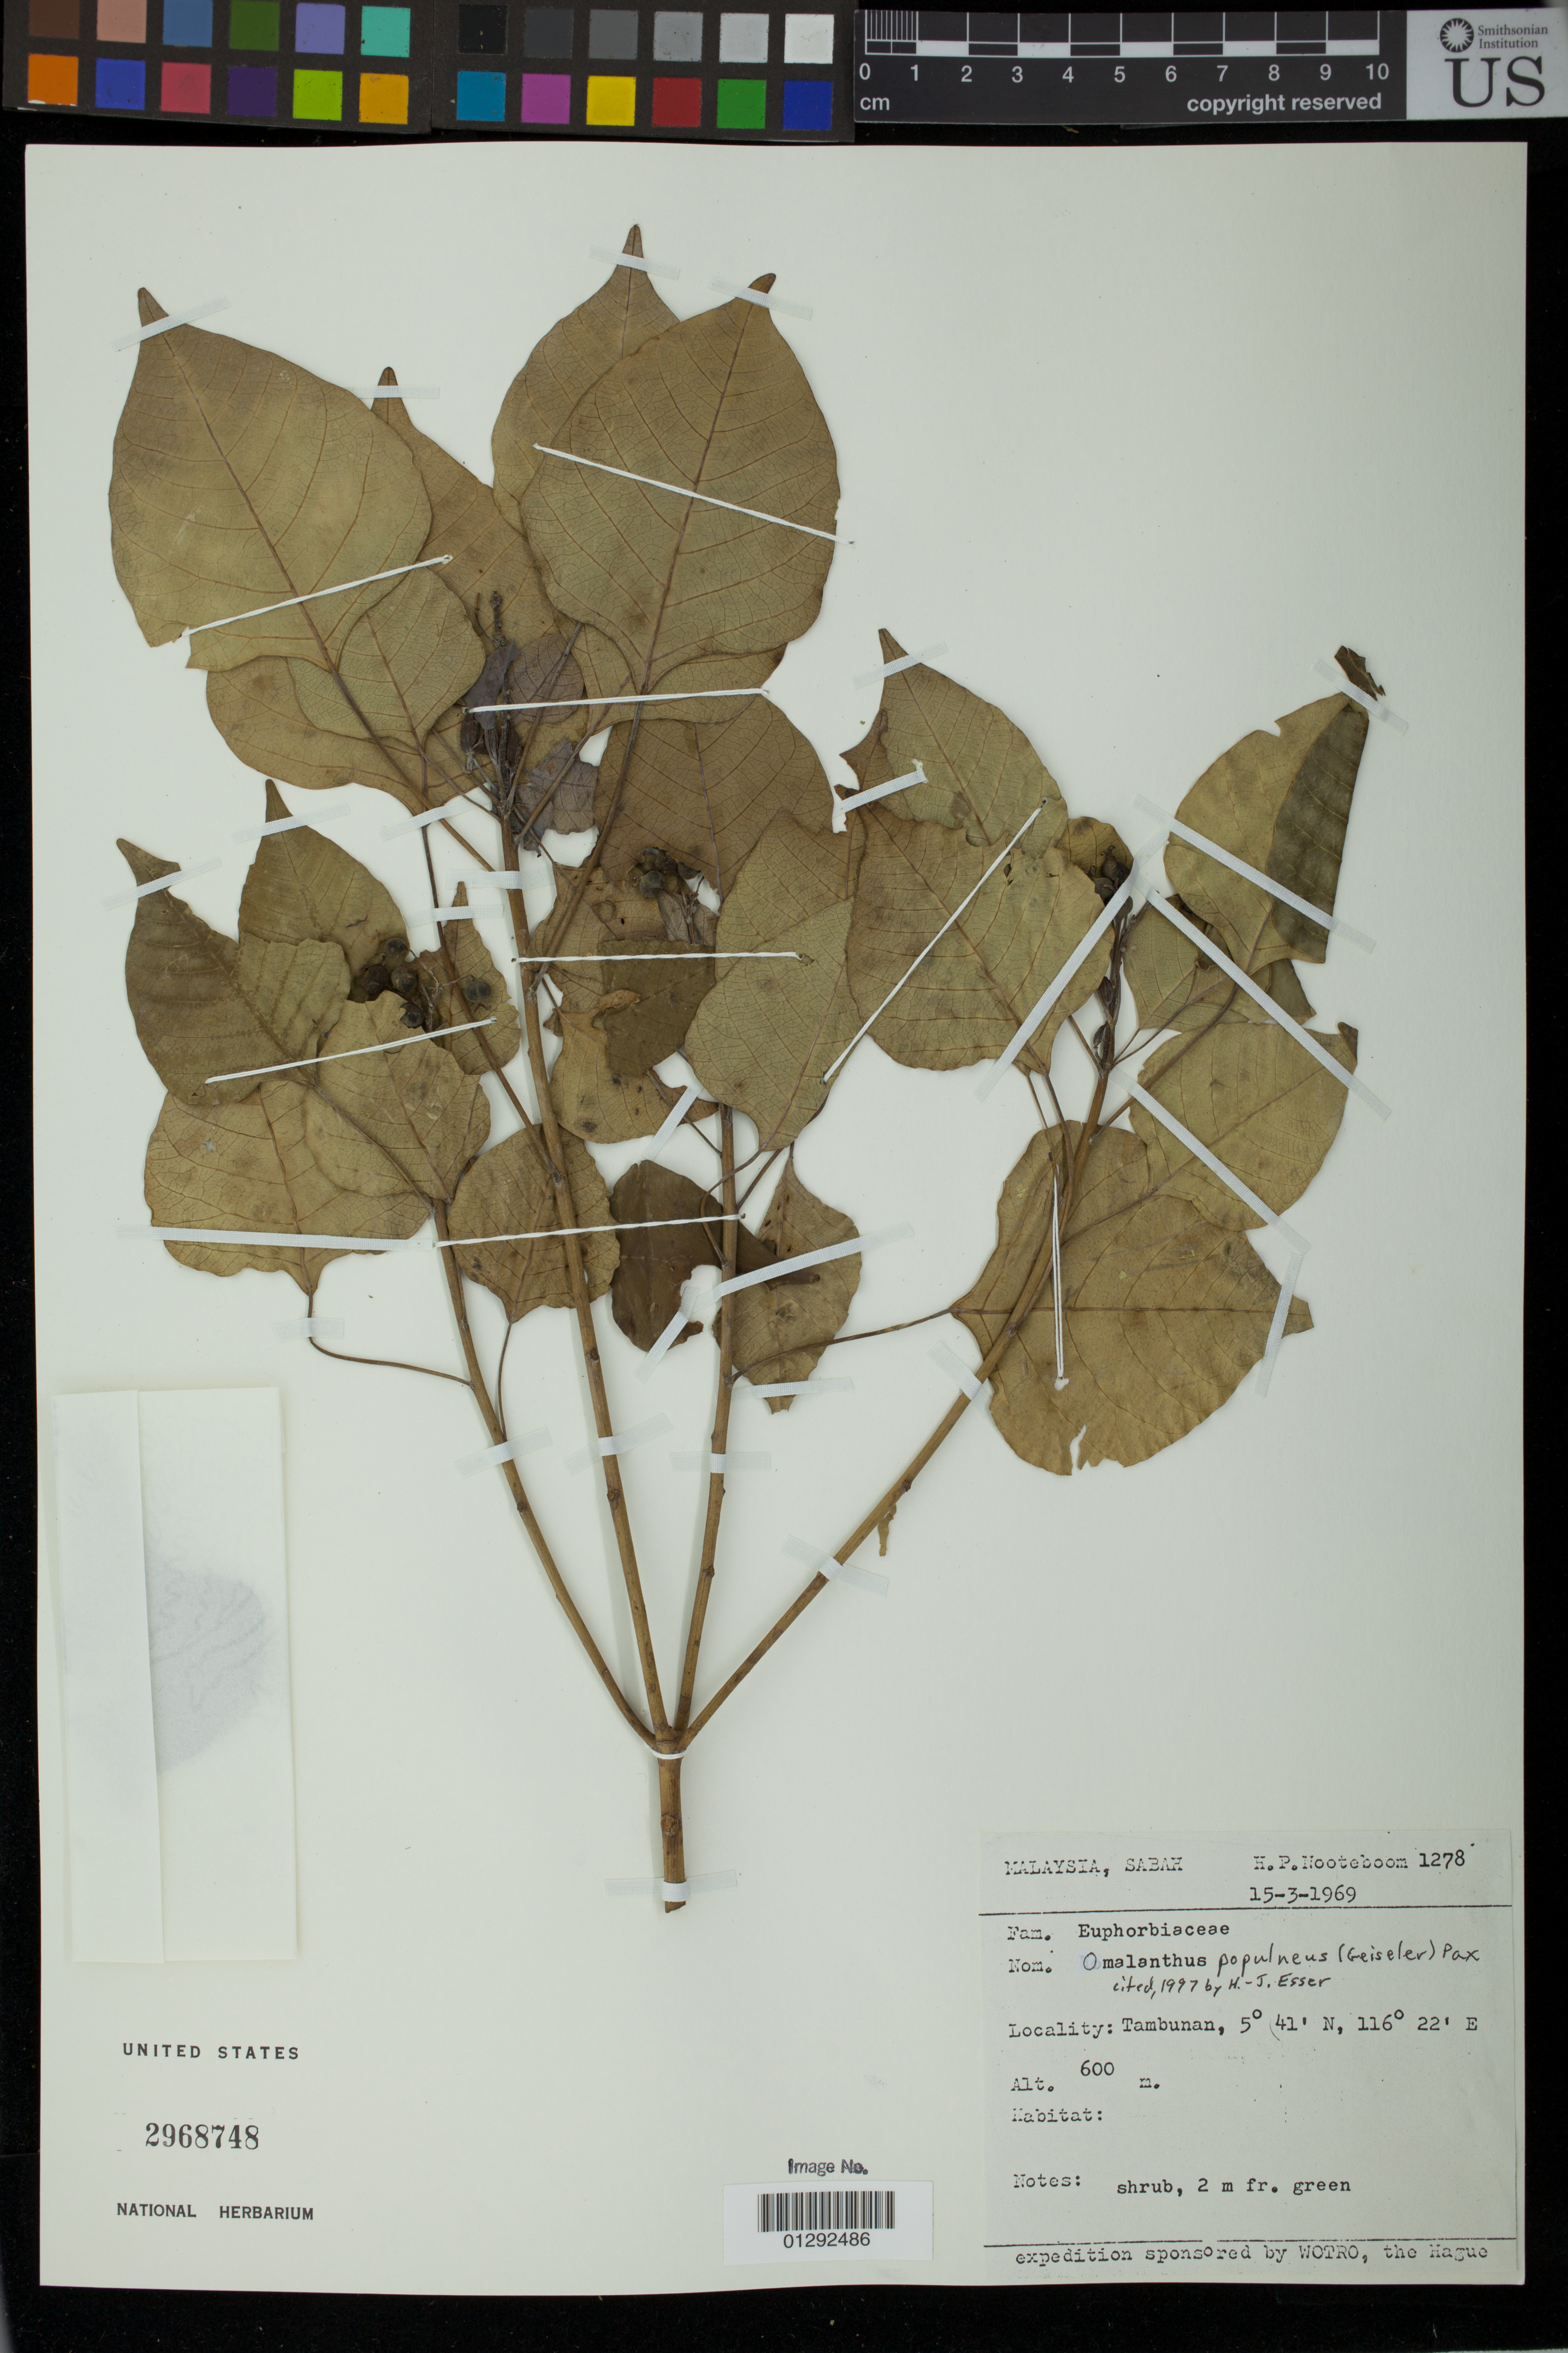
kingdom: Plantae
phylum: Tracheophyta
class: Magnoliopsida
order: Malpighiales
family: Euphorbiaceae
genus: Homalanthus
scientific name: Homalanthus populneus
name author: (Geiseler) Kuntze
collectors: H. P. Nooteboom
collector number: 1278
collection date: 1969-03-15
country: Malaysia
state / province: Sabah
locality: Tambunan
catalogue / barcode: US 2968748